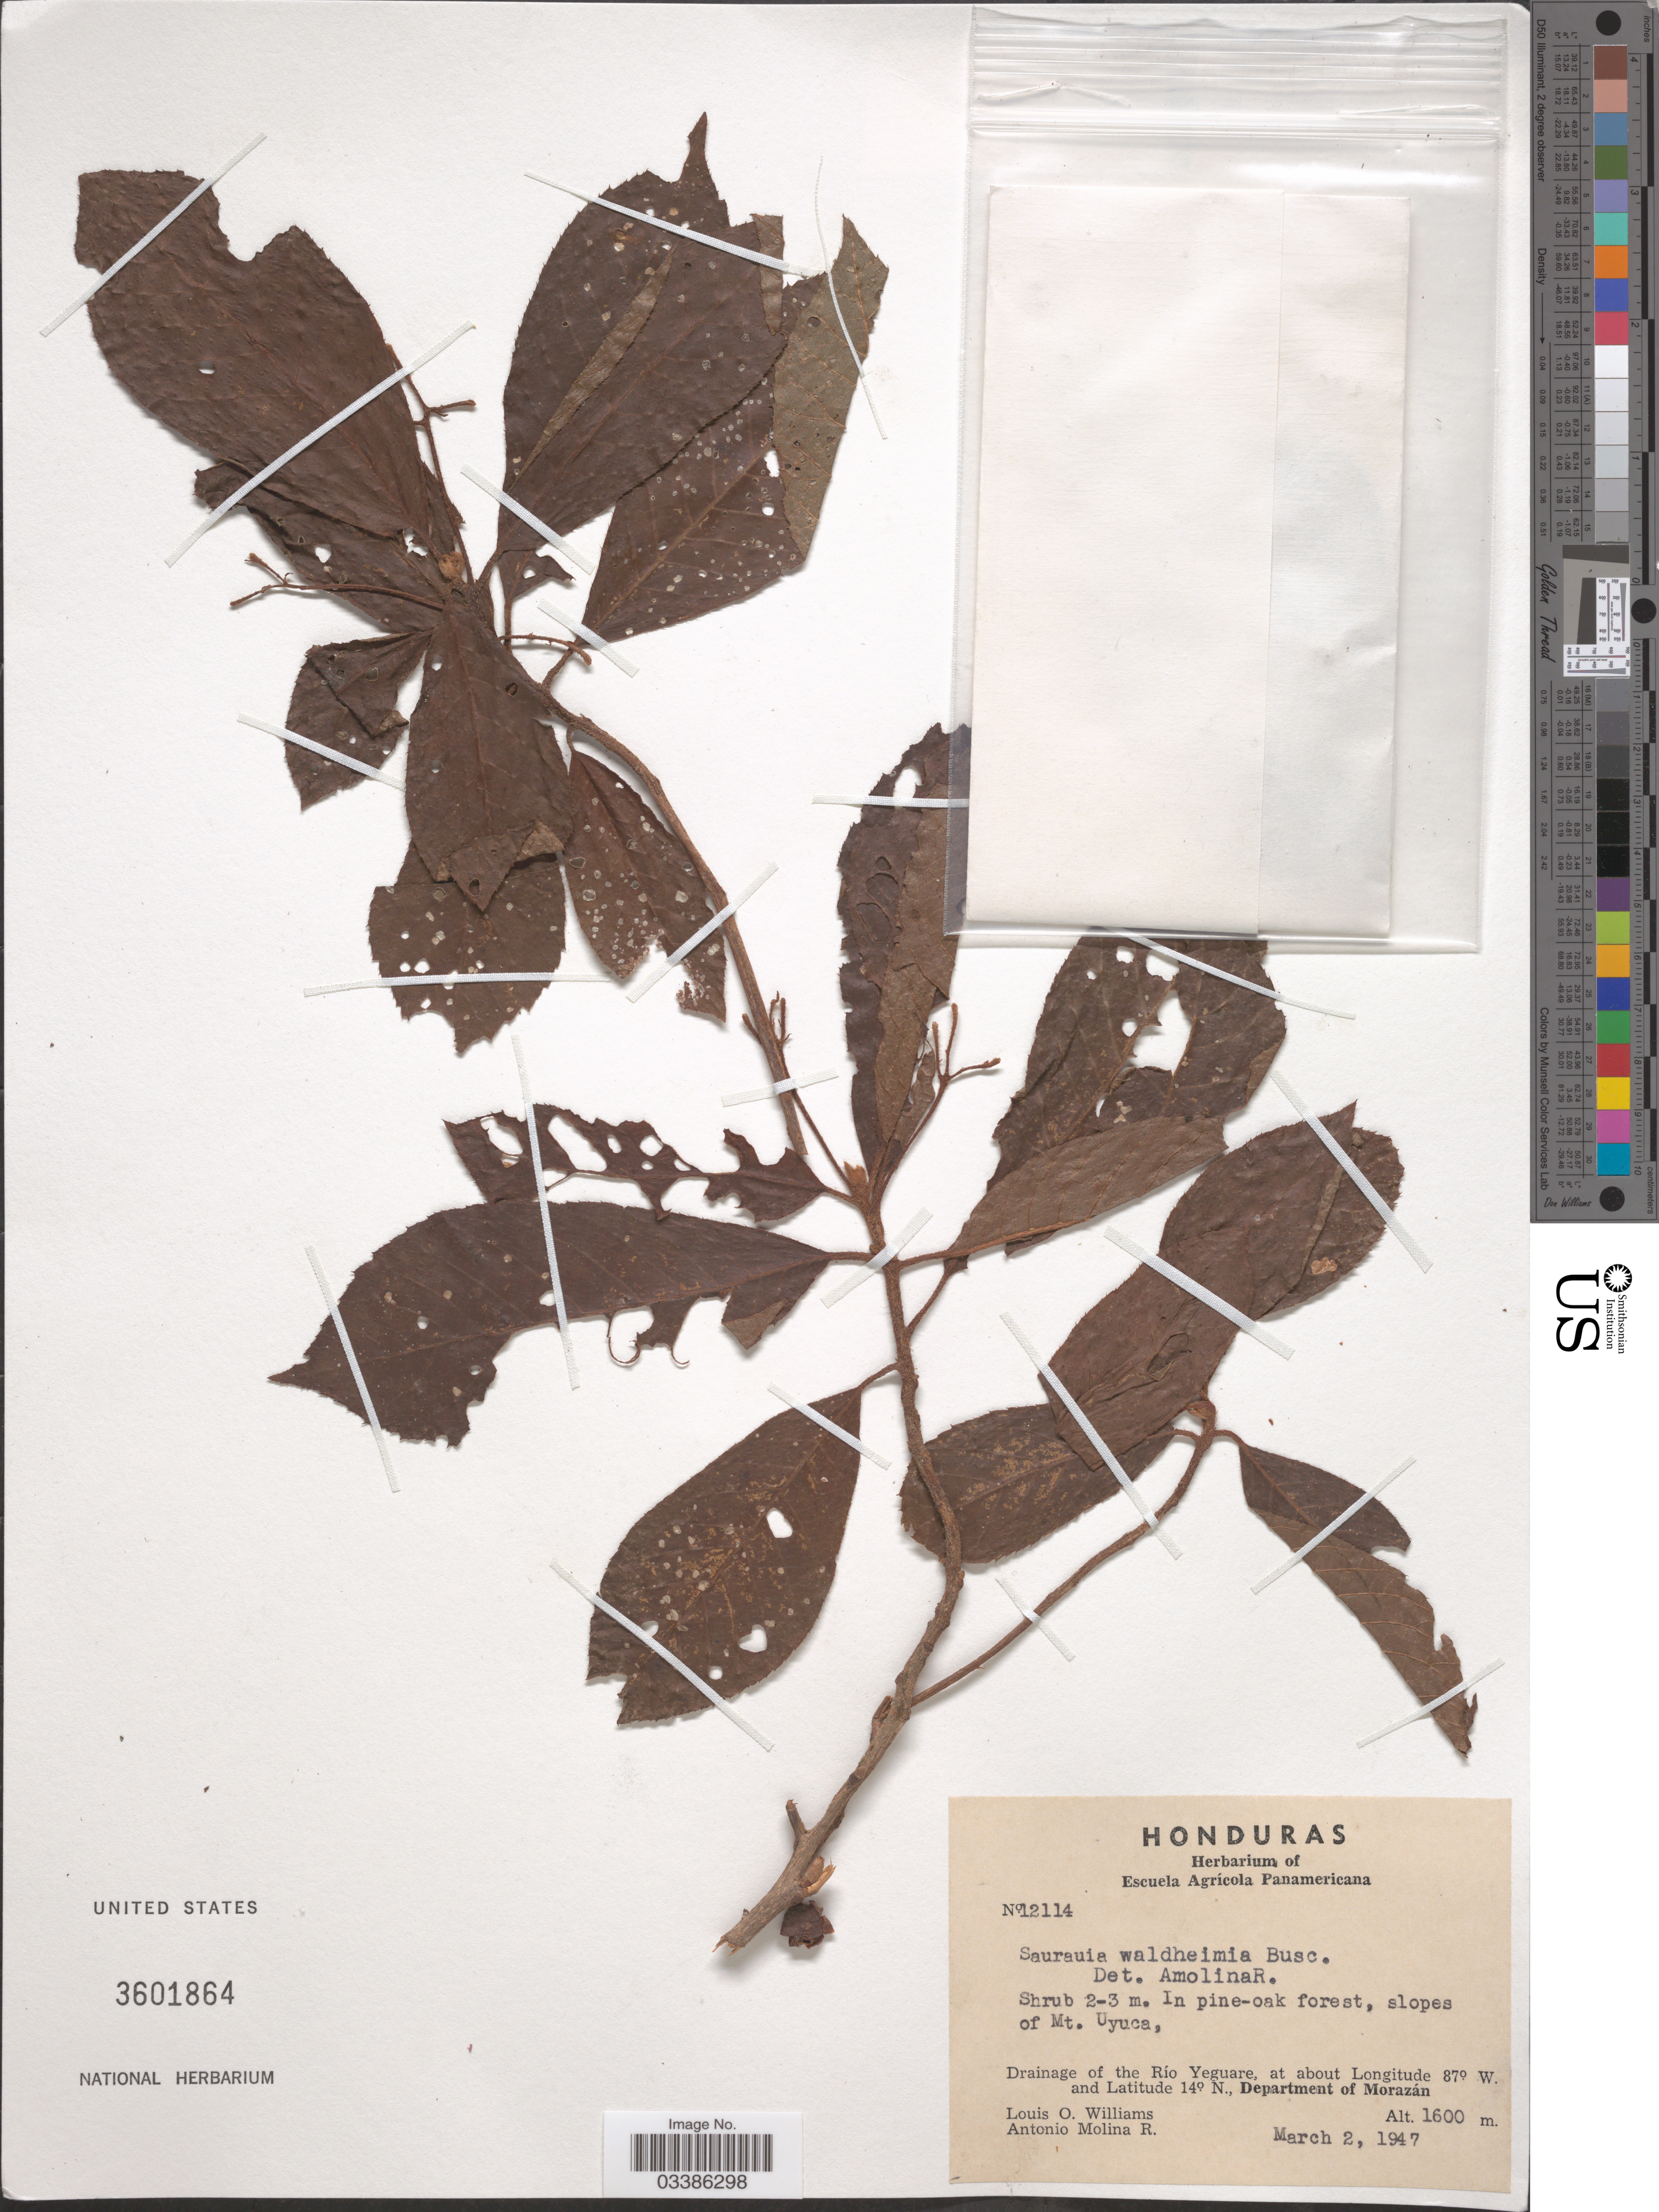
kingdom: Plantae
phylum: Tracheophyta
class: Magnoliopsida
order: Ericales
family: Actinidiaceae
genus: Saurauia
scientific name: Saurauia waldheimii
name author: Buscal.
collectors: L. O. Williams & A. Molina R.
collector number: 12114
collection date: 1947-03-02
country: Honduras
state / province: Fco. Morazán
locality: Slopes of Mt. Uyuca. Drainage of the Río Yeguare. Department of Morazán.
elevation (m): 1600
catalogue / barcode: US 3601864